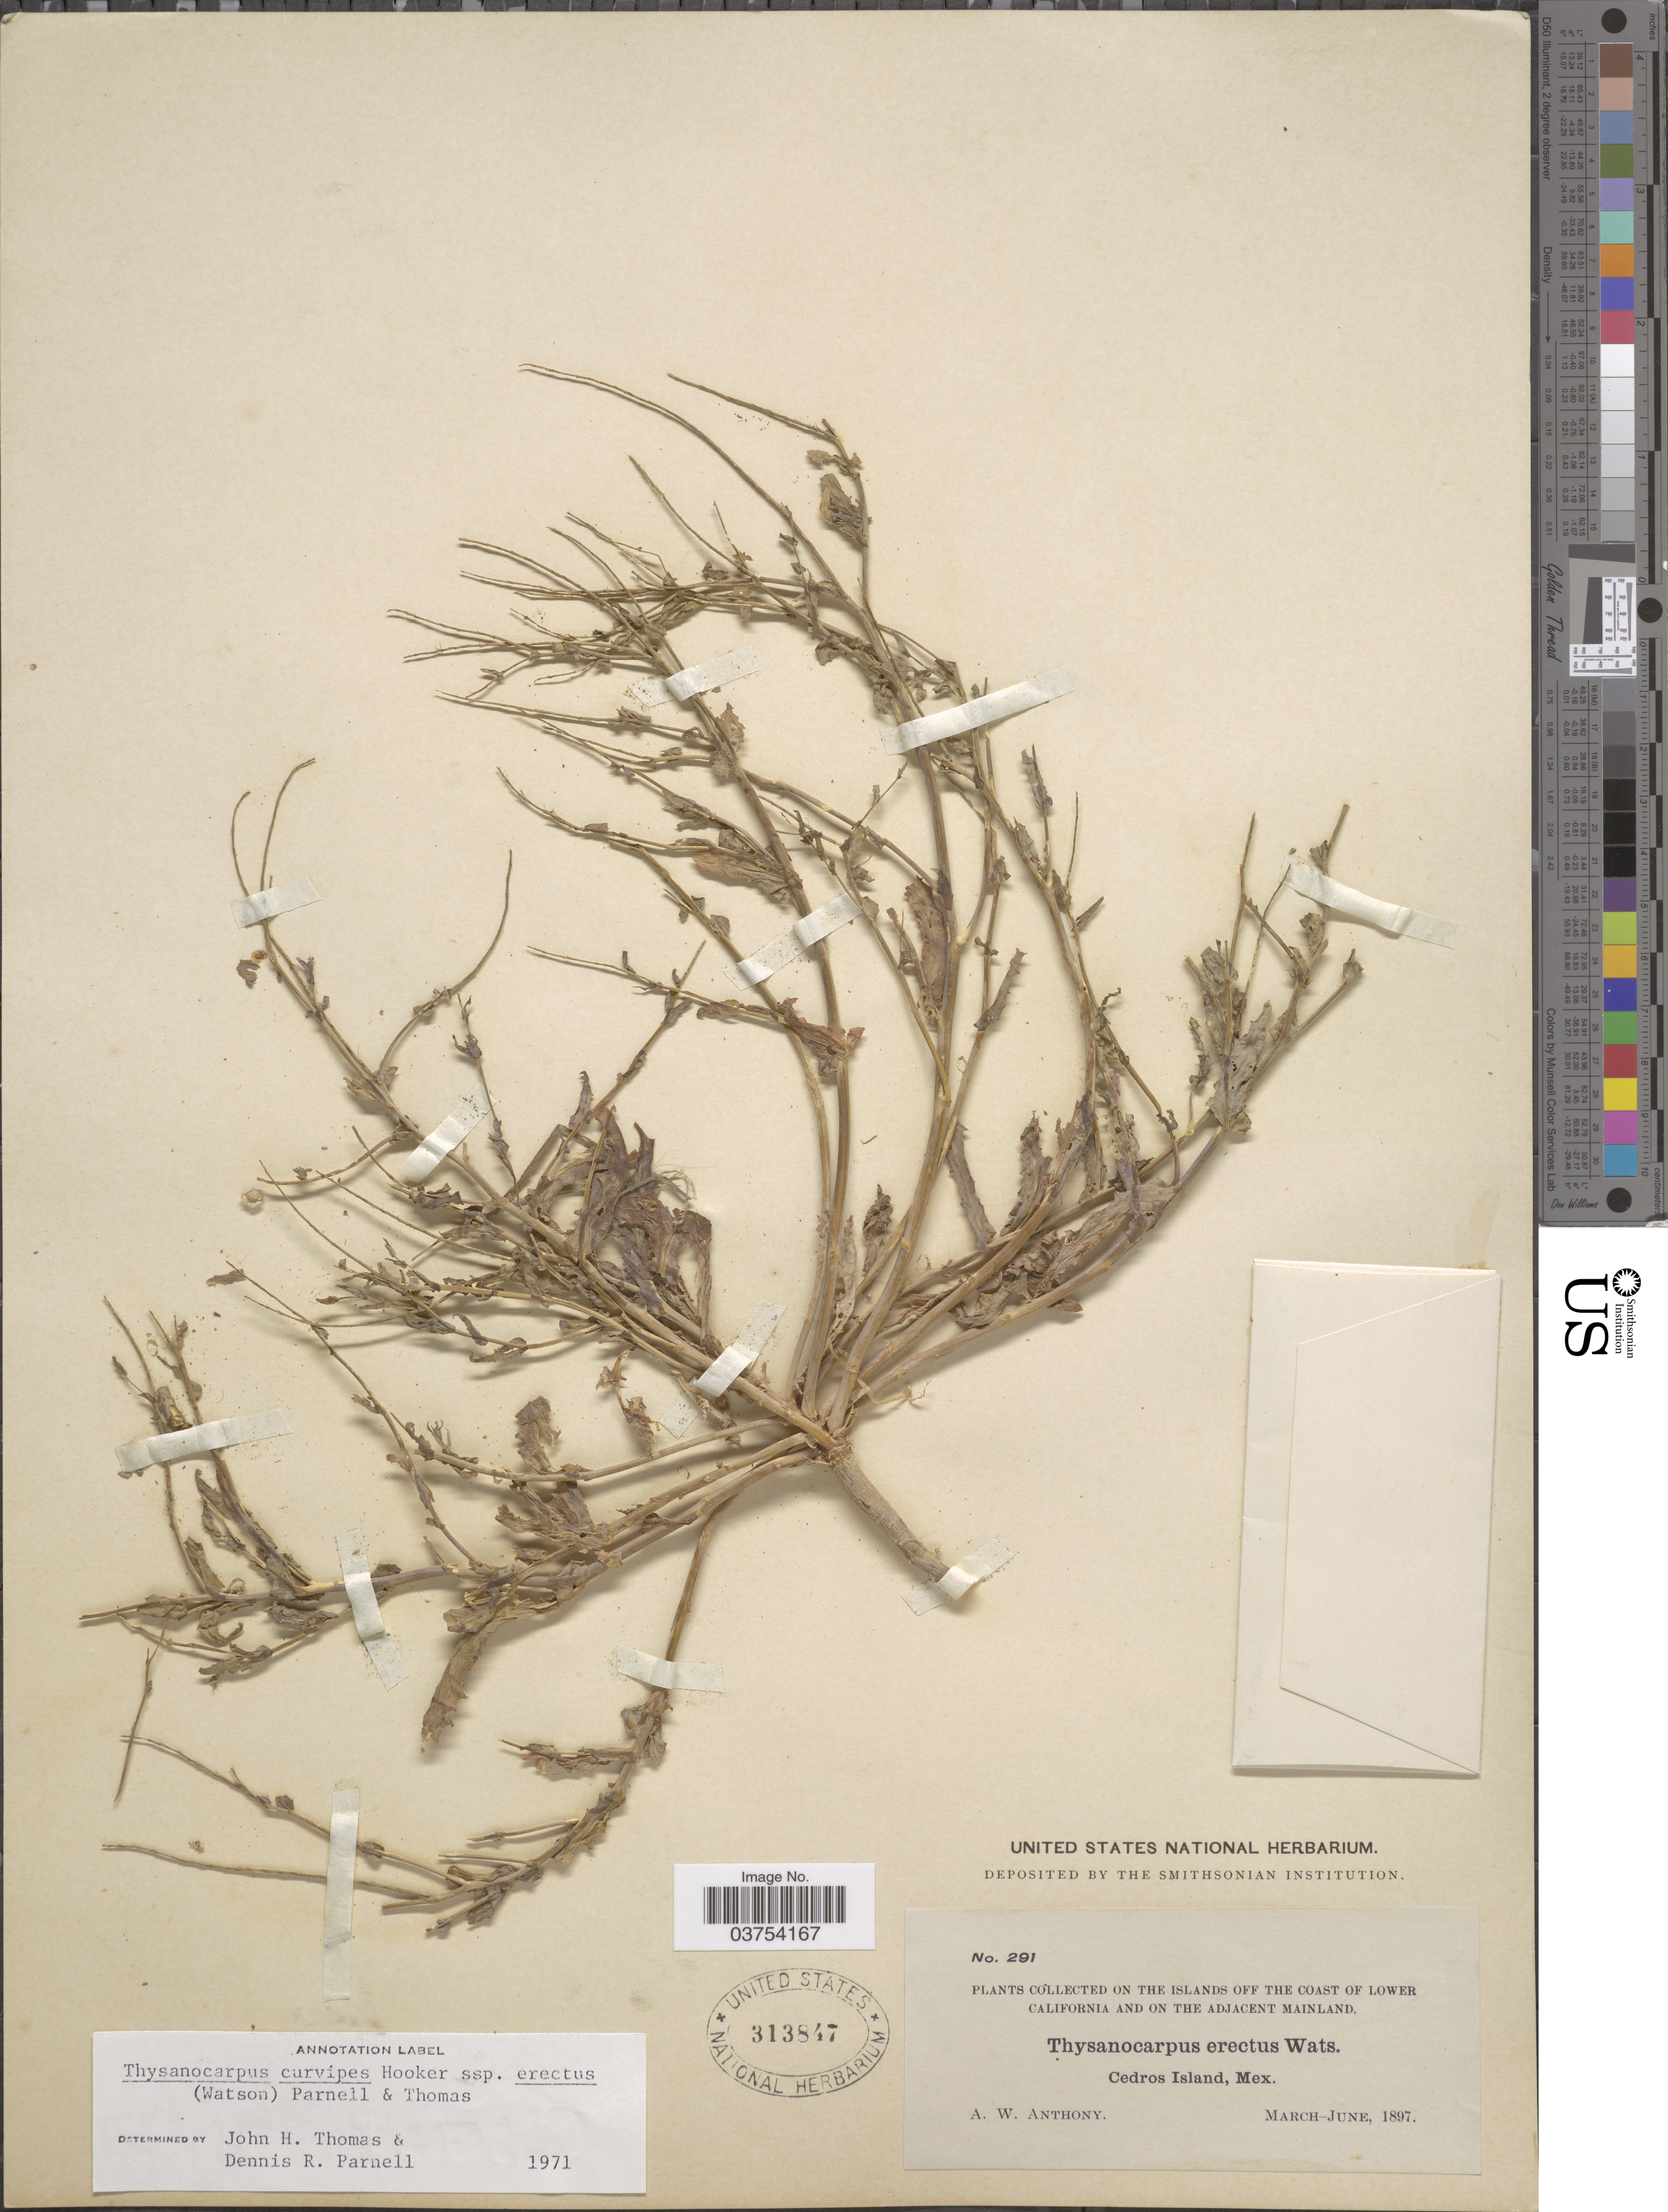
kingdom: Plantae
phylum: Tracheophyta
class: Magnoliopsida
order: Brassicales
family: Brassicaceae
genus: Thysanocarpus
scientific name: Thysanocarpus curvipes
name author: Hook.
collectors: A. W. Anthony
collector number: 291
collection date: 1897-03/1897-06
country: Mexico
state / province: Baja California Norte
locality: On the islands off the coast of Lower California and on the adjacent mainland. Cedros Island.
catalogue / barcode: US 313847